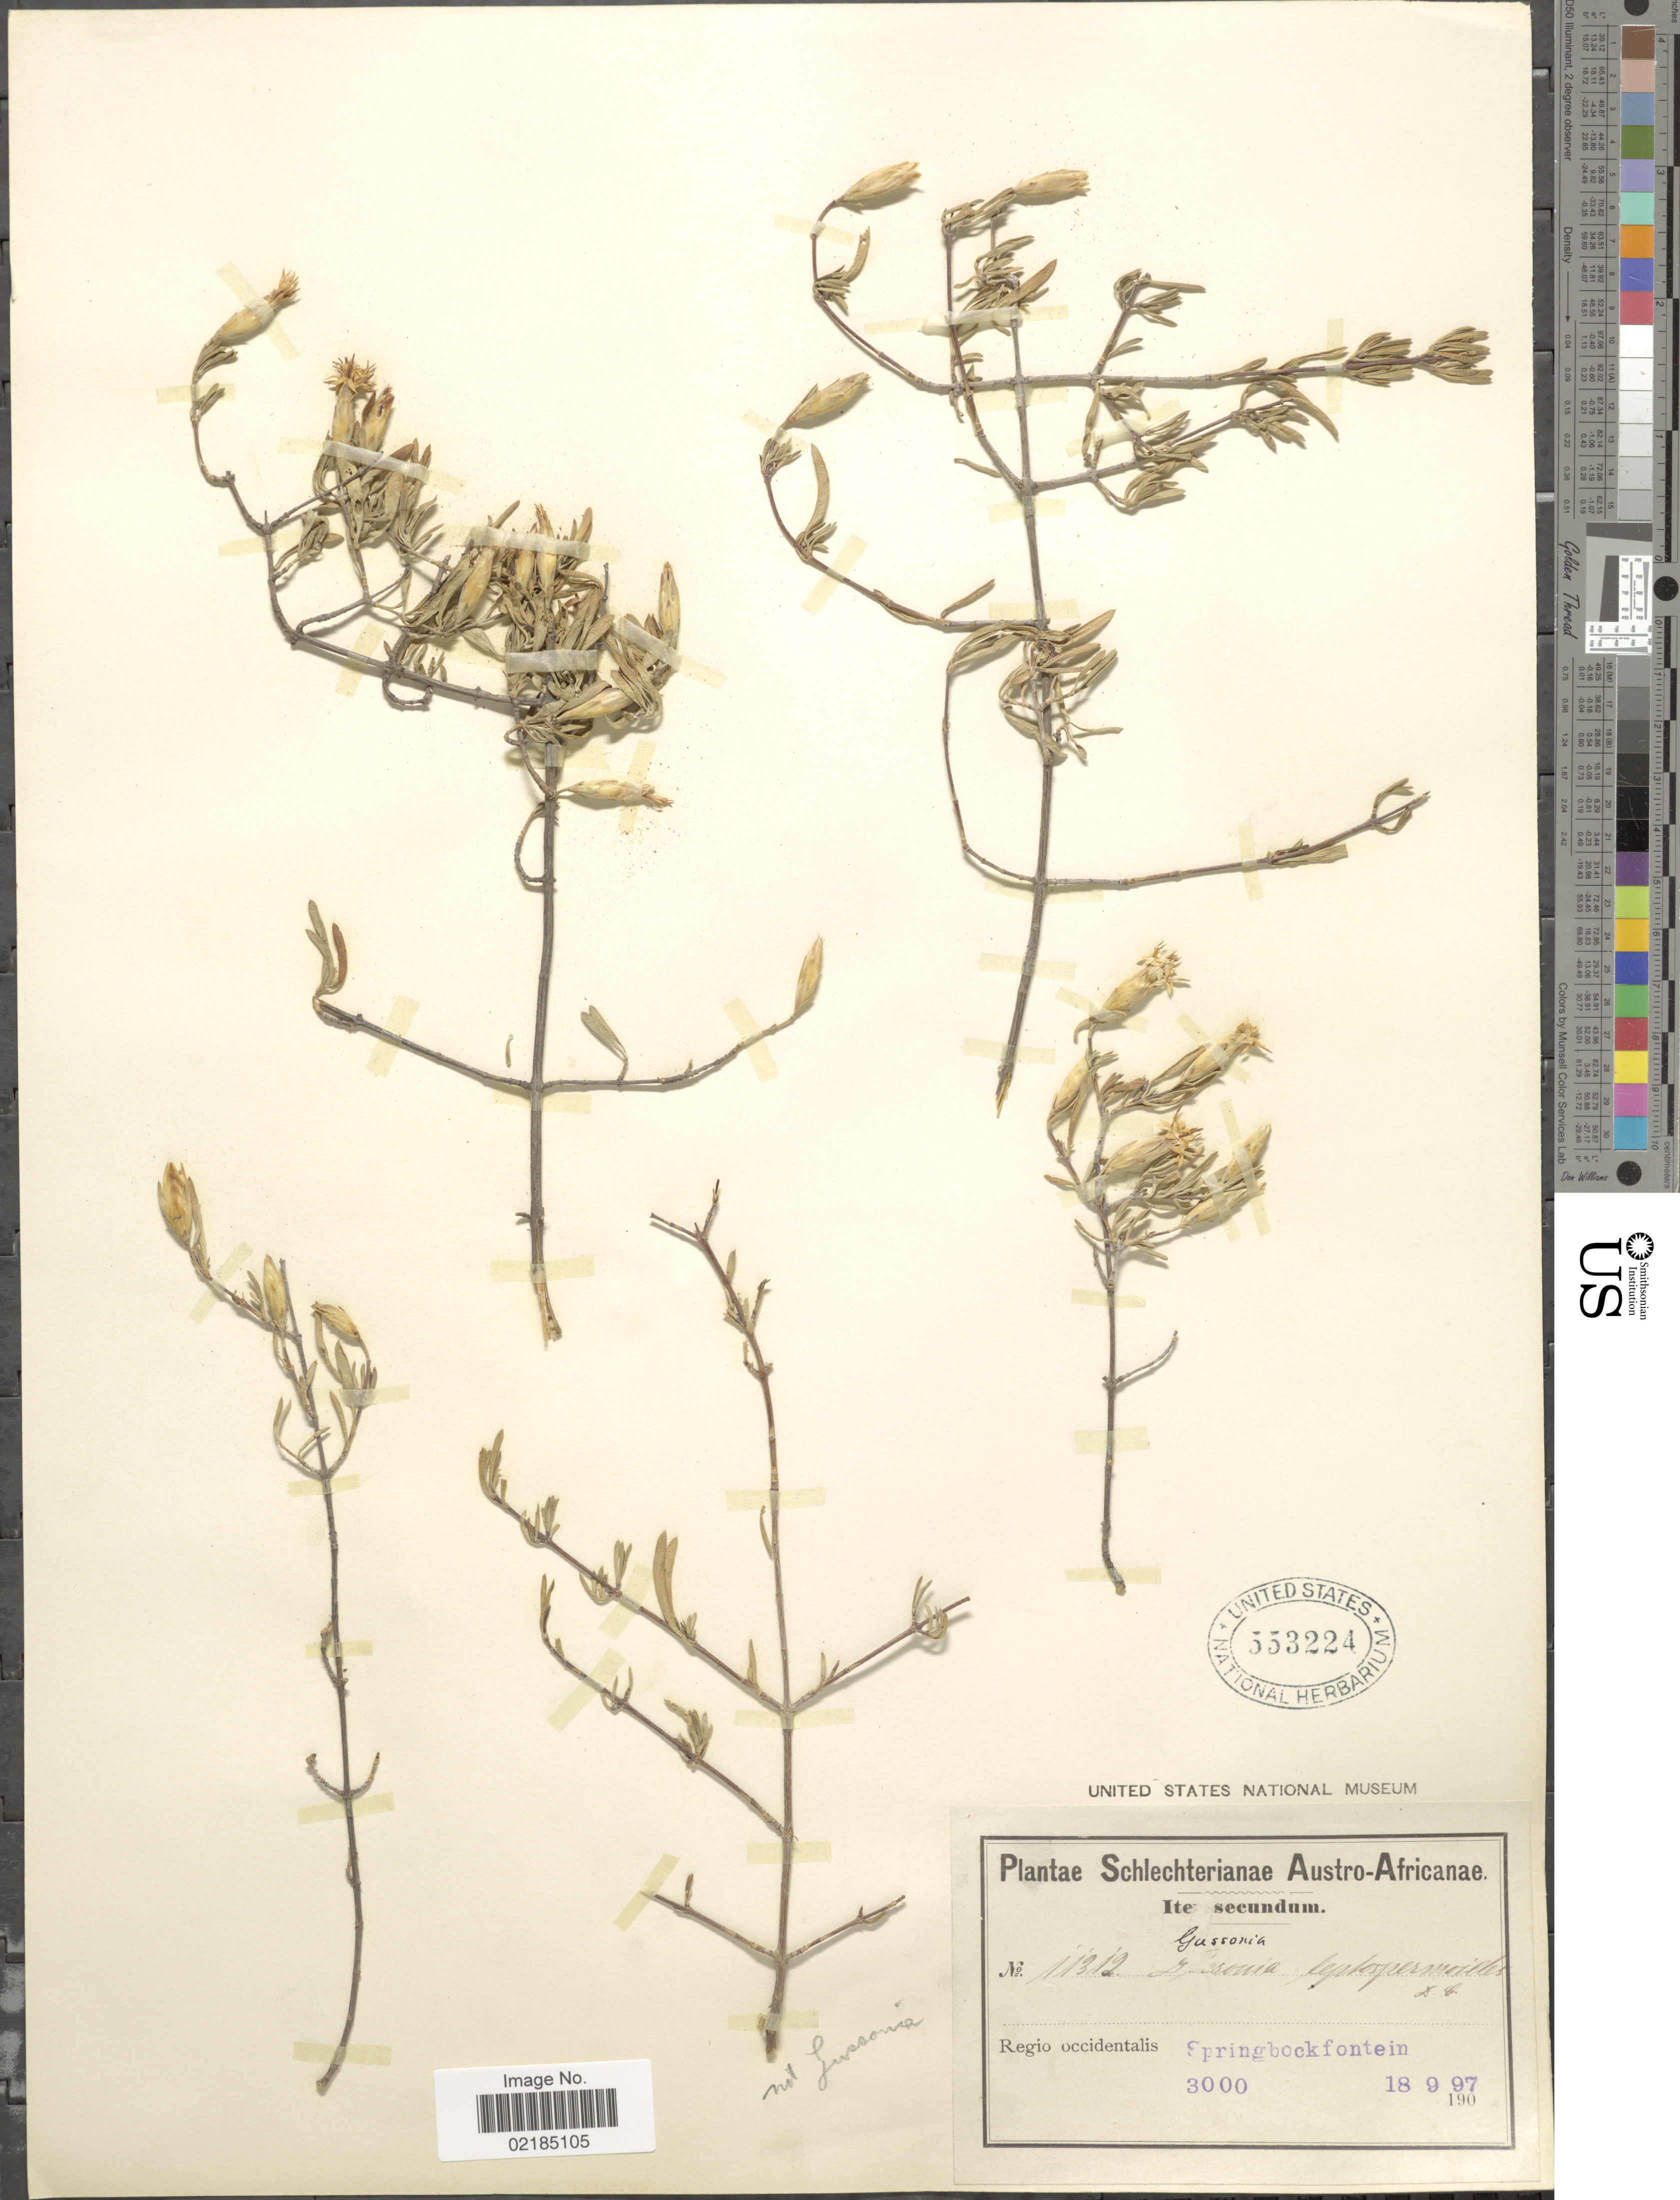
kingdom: Plantae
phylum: Tracheophyta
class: Magnoliopsida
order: Asterales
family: Asteraceae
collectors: Schlechter, --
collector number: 11312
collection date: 1997-09-18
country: South Africa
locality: Regio occidentalis Springbokfontein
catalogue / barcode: US 553224